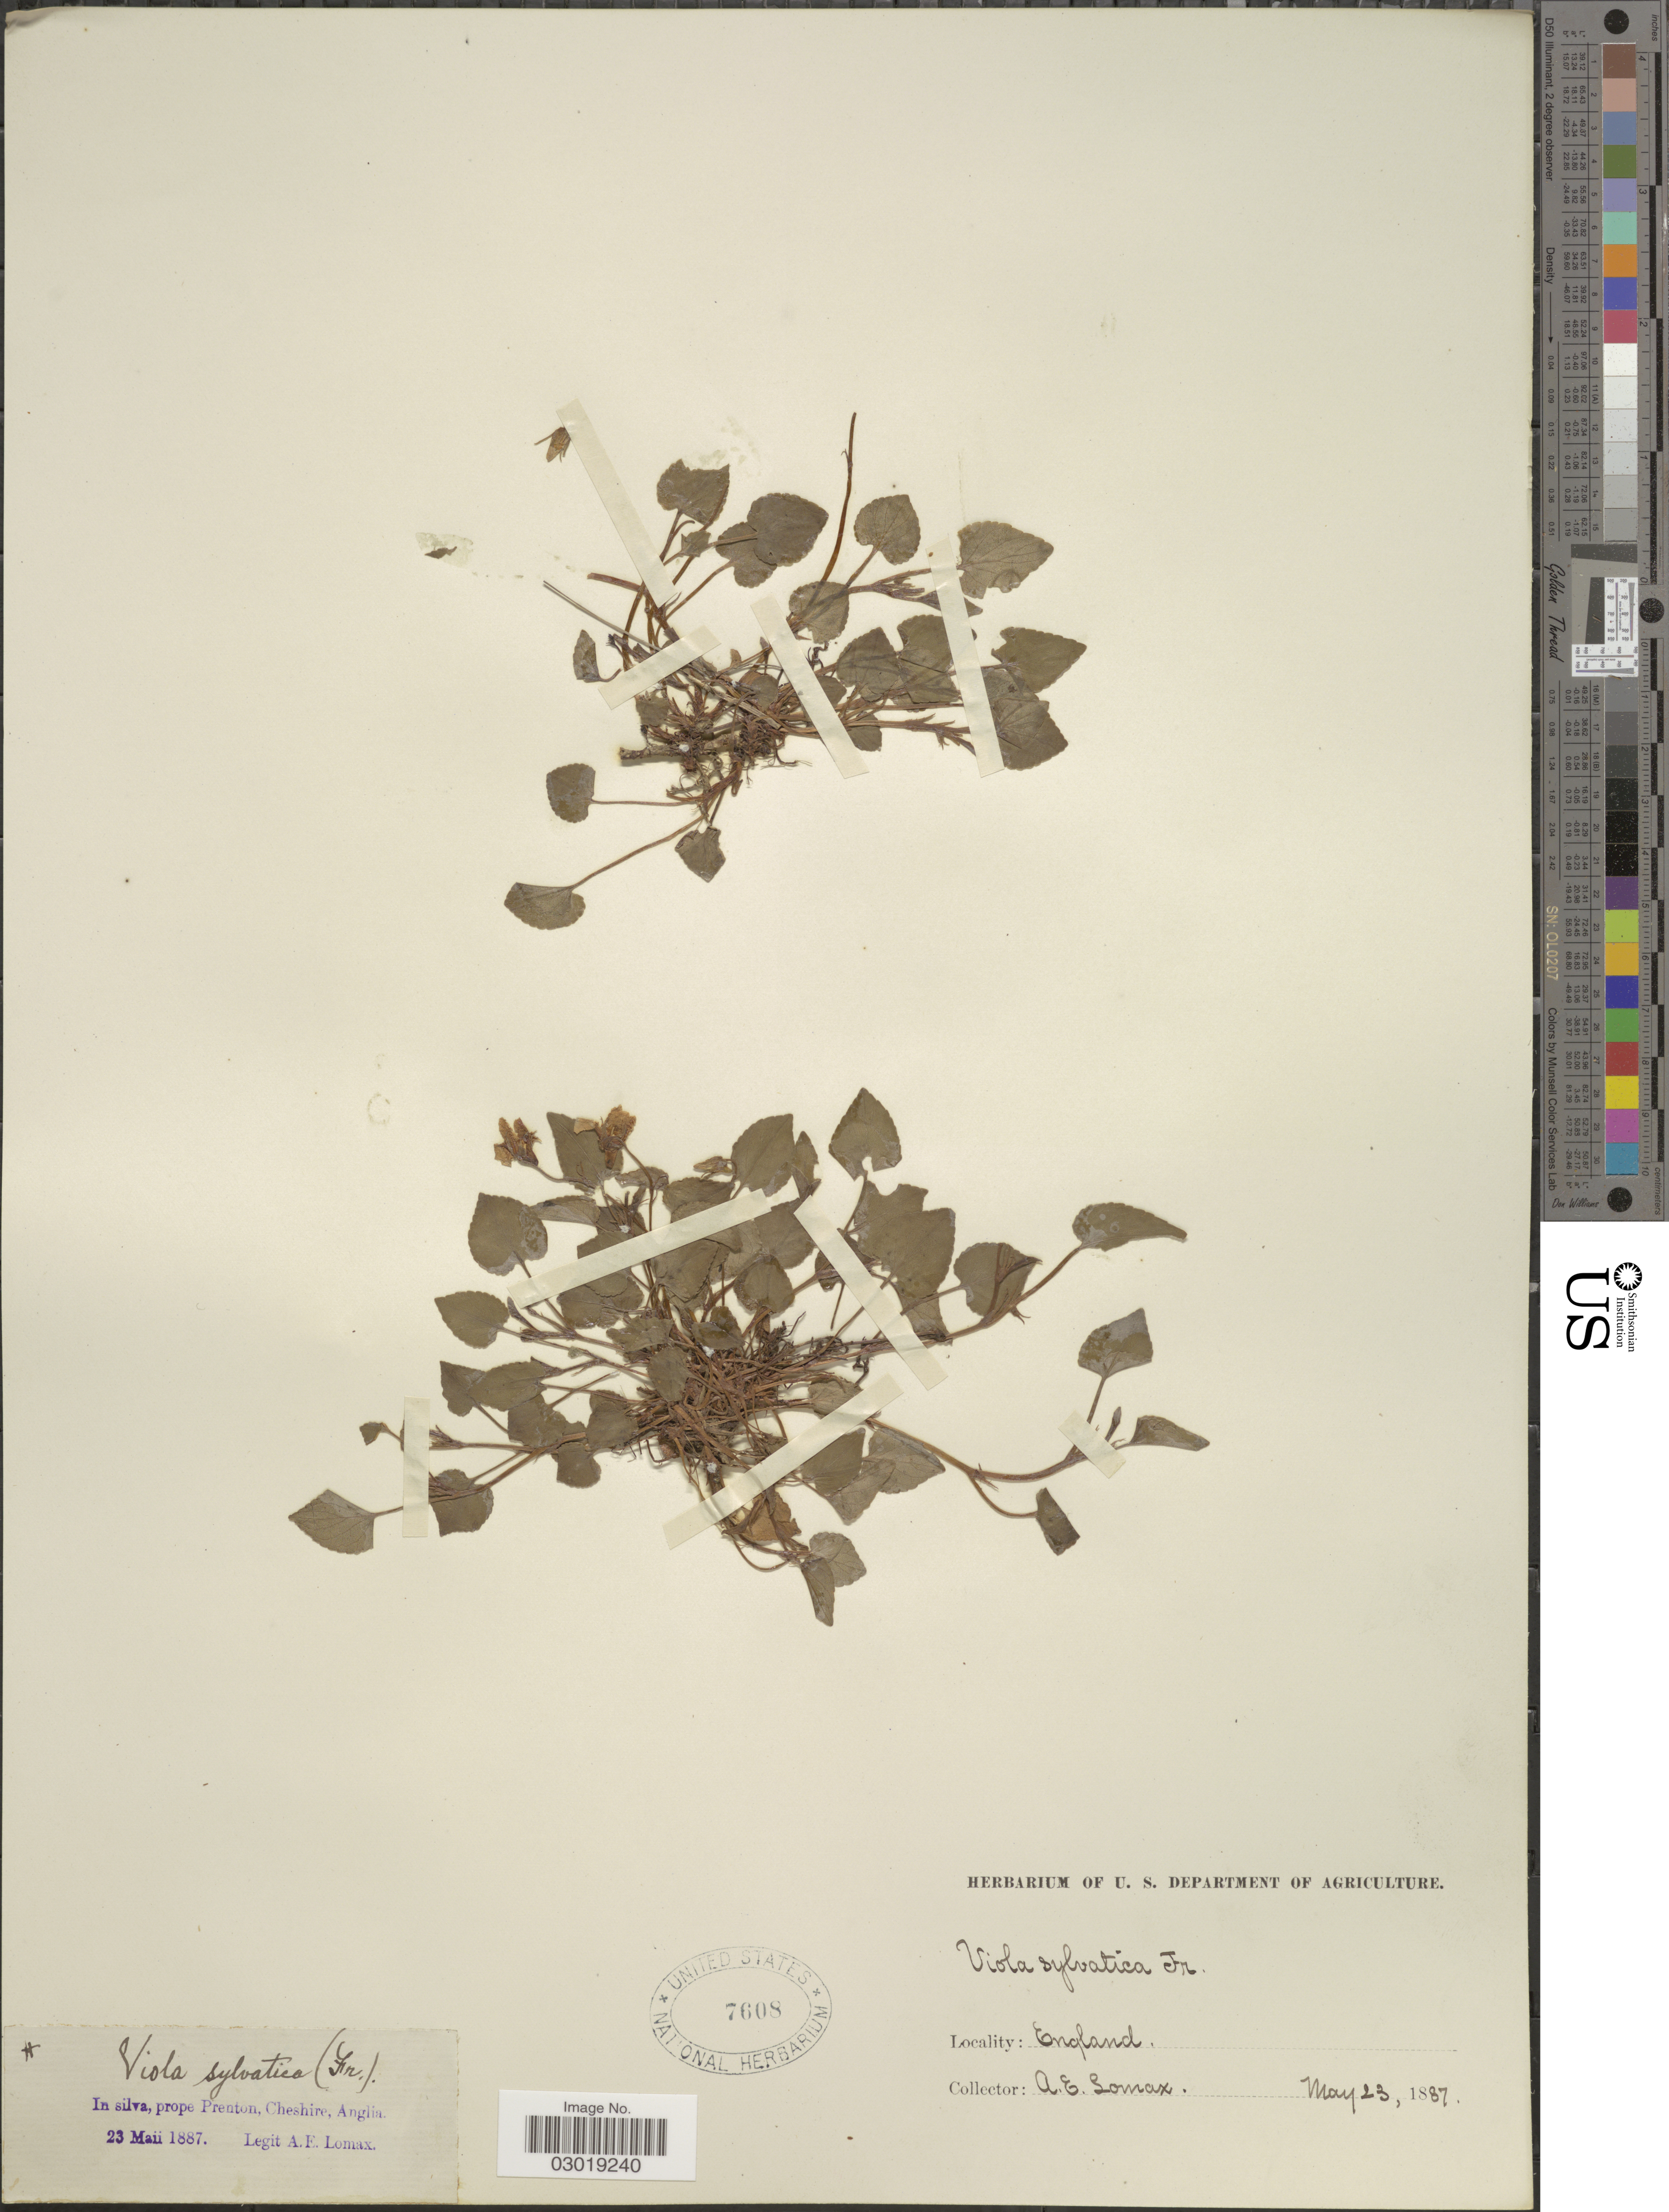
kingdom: Plantae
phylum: Tracheophyta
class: Magnoliopsida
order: Malpighiales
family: Violaceae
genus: Viola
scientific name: Viola sylvatica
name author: Fr.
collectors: A. Lomax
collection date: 1887-05-23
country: United Kingdom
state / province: England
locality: In silva, prope Prenton, Cheshire, Anglia.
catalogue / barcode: US 7608